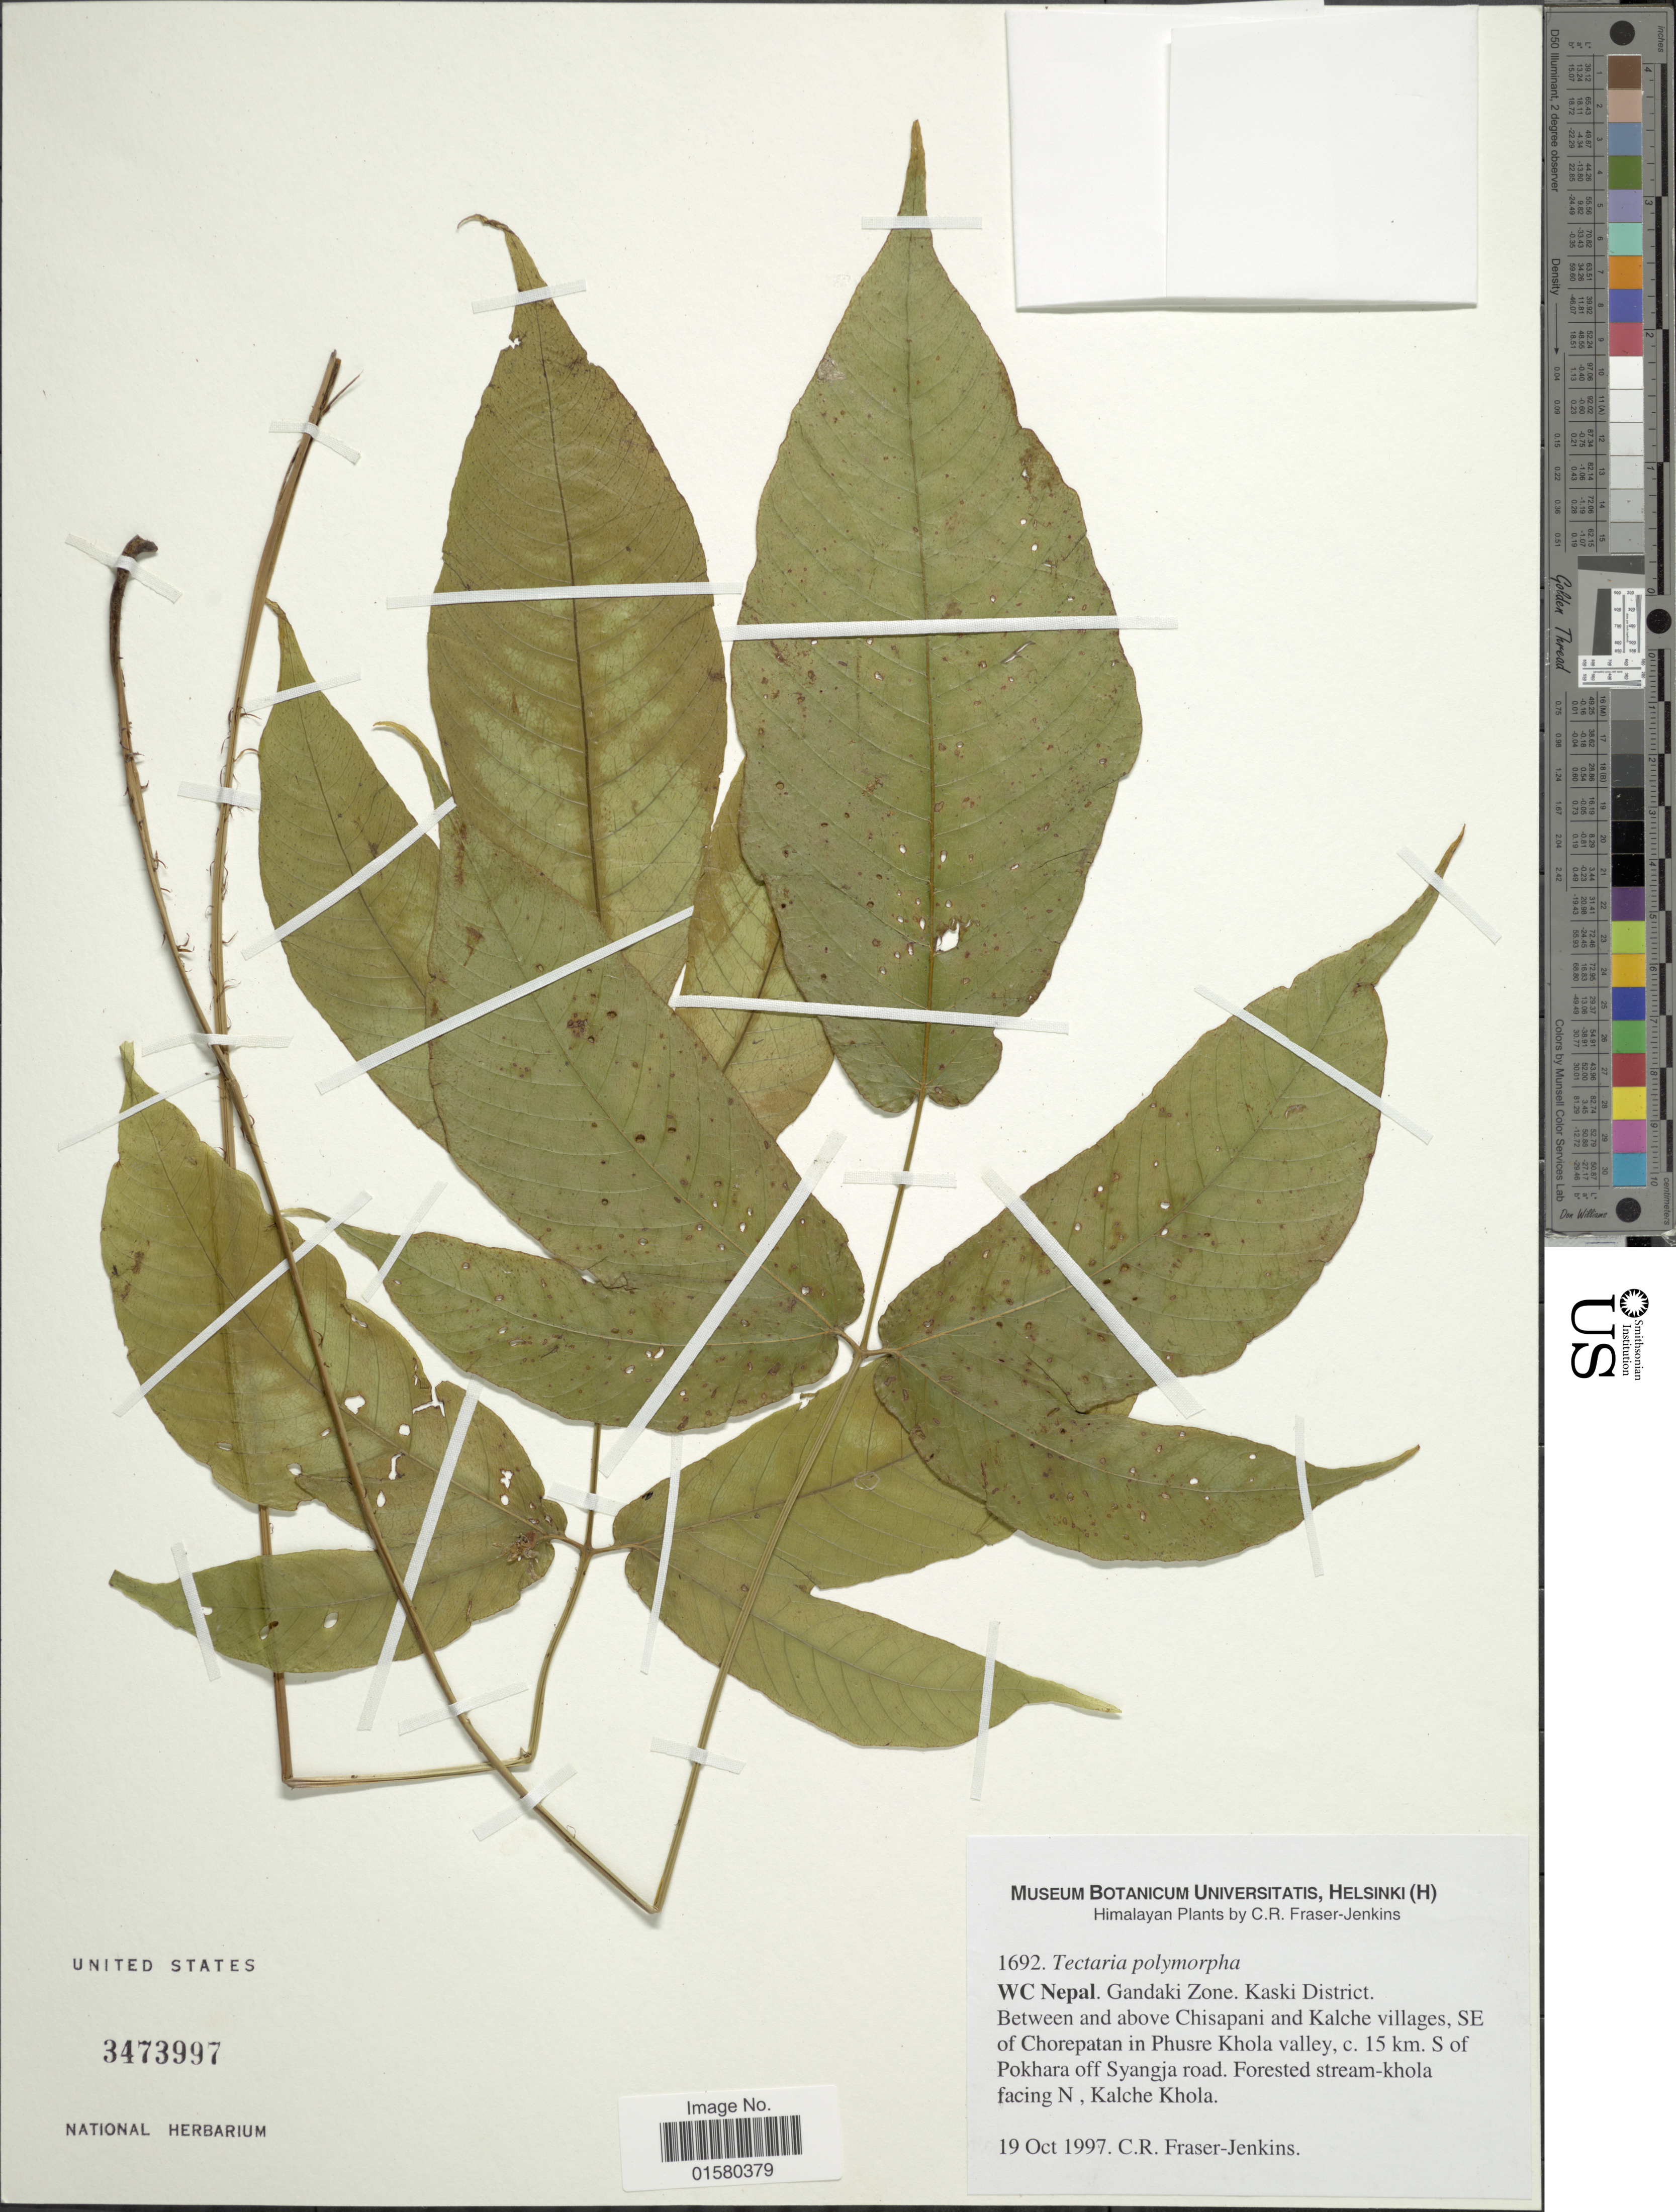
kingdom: Plantae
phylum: Tracheophyta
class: Polypodiopsida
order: Polypodiales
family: Tectariaceae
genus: Tectaria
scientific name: Tectaria polymorpha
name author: (Wall. ex Hook.) Copel.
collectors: C. R. Fraser-Jenkins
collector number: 1692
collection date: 1997-10-19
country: Nepal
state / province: Gandaki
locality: Himalaya, WC Nepal, Gandaki Zone, Kaski District, between and above Chisapani and Kalche villages, SE of Chorepatan in Phusre Khola valley, c. 15 km S of Pokhara off Syangja road, forested stream-khola facing N, Kalche Khola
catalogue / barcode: US 3473997